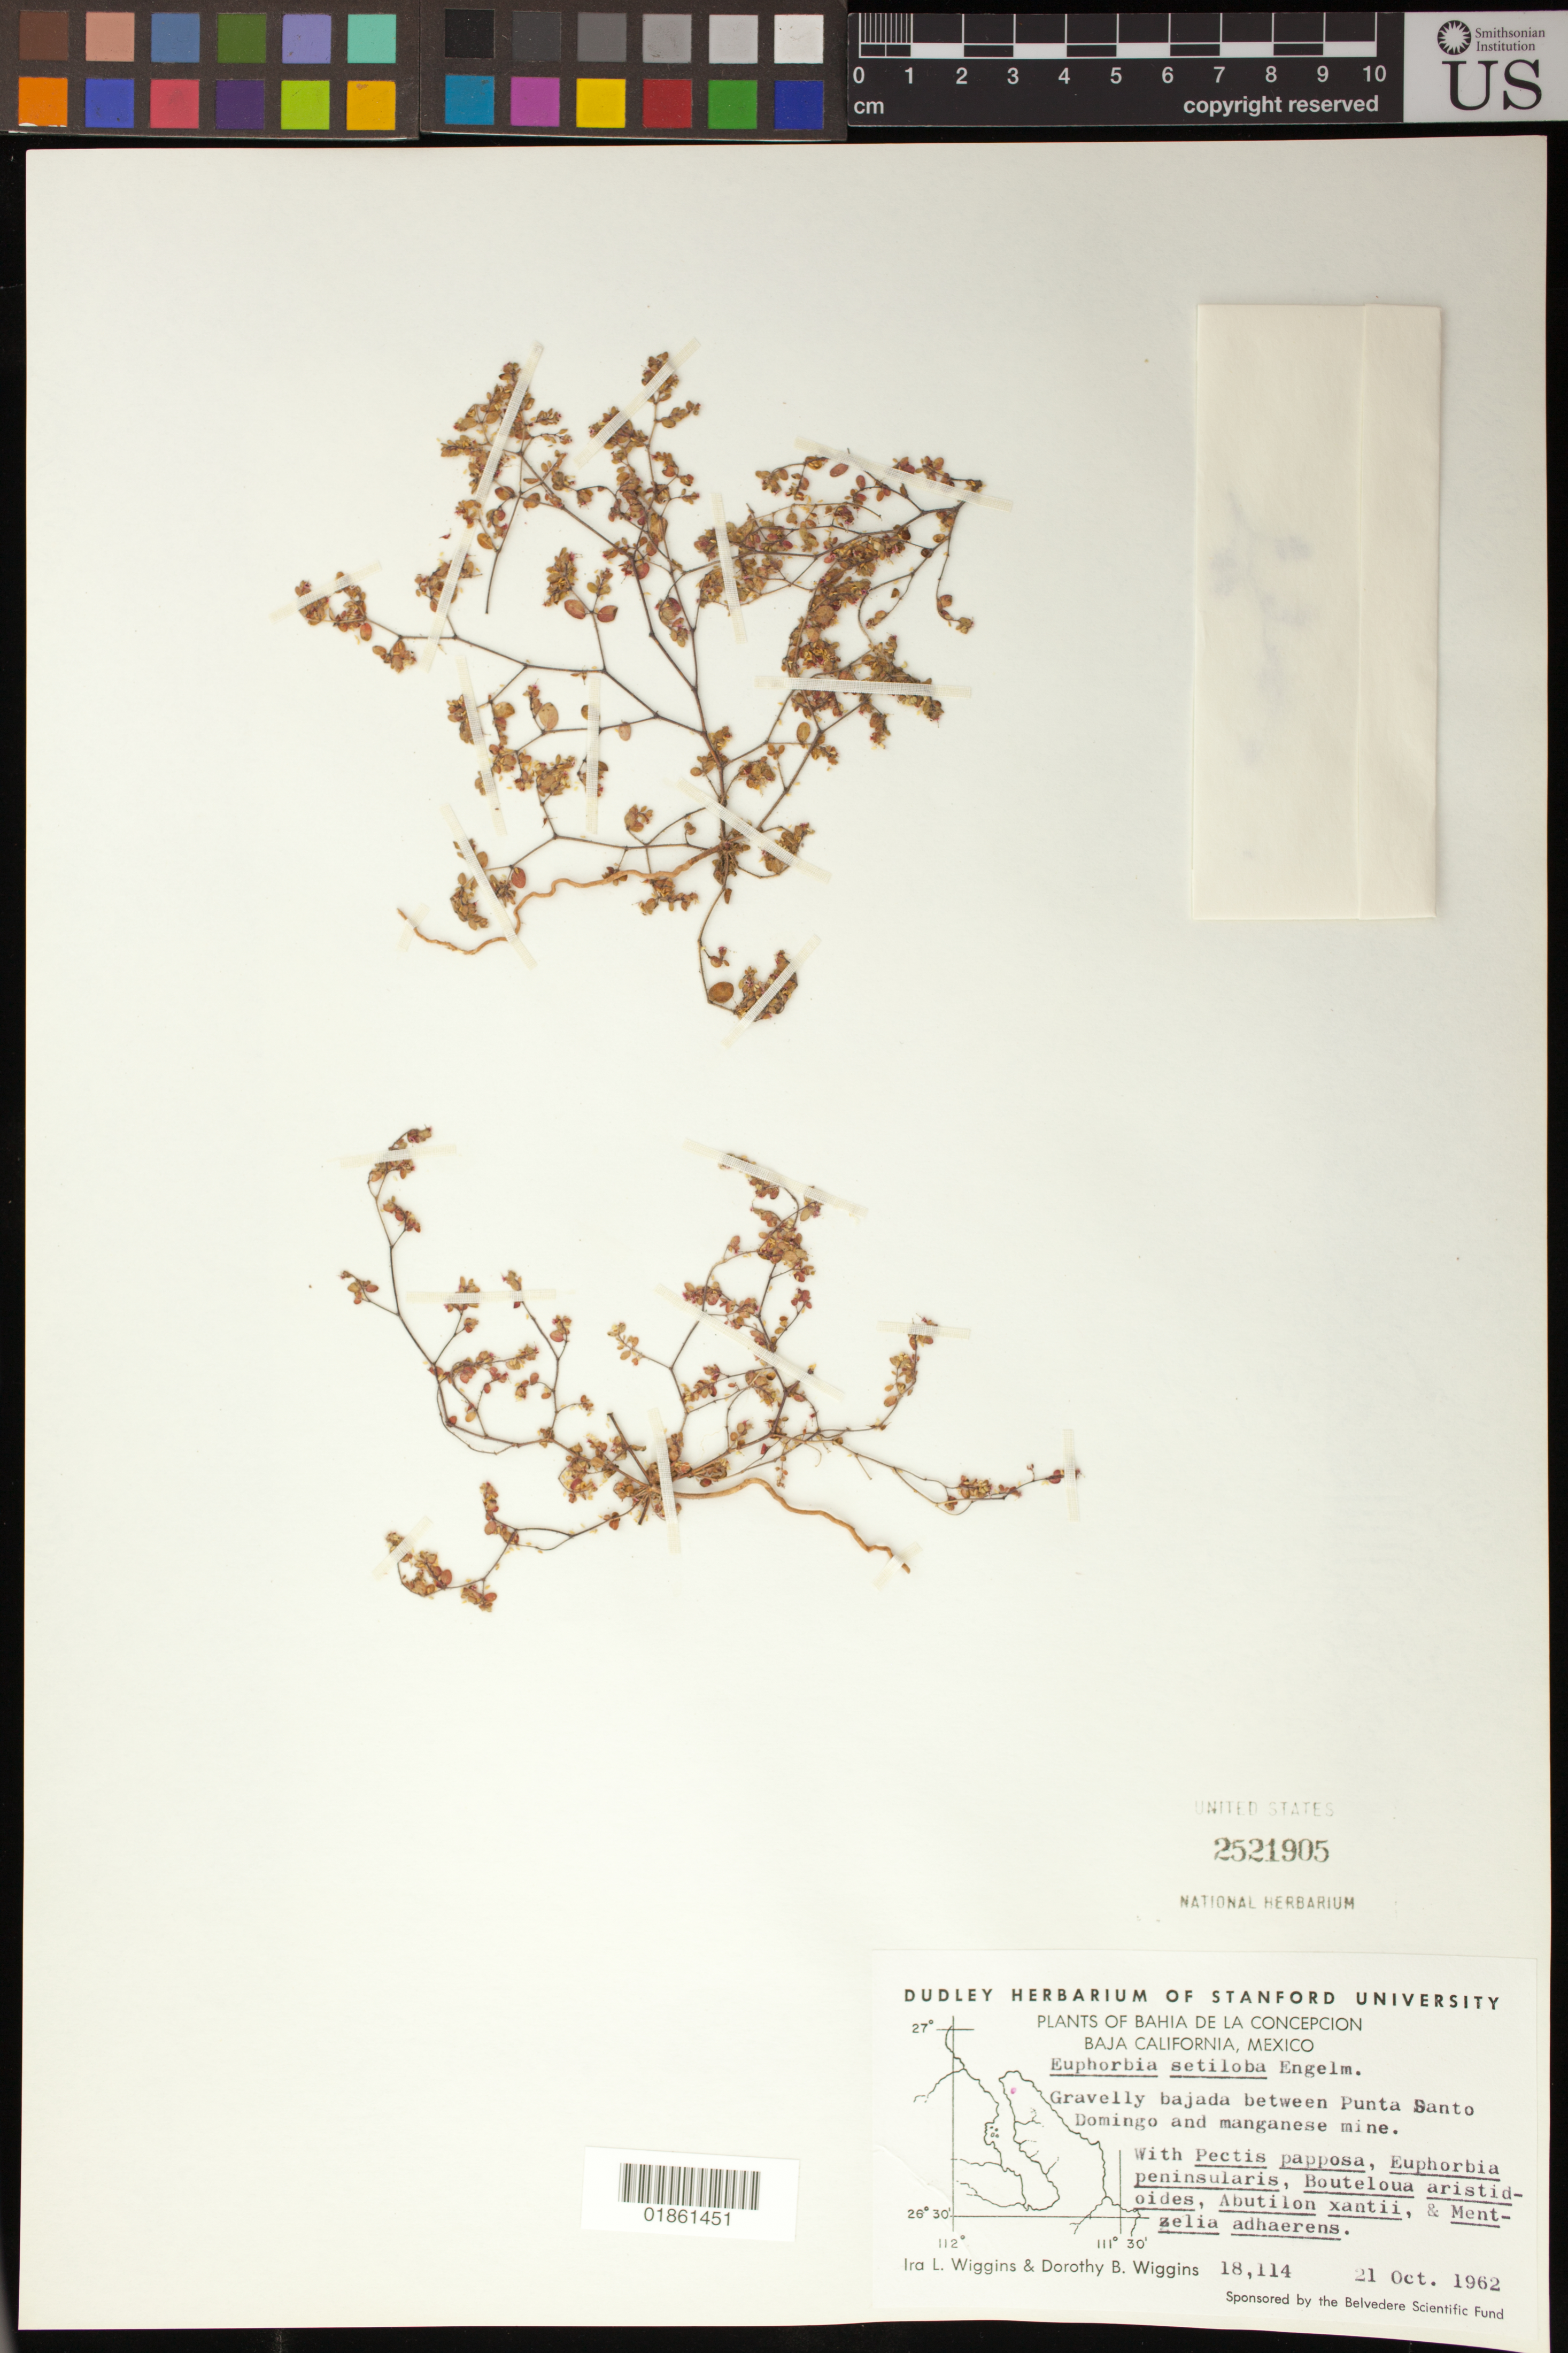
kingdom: Plantae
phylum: Tracheophyta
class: Magnoliopsida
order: Malpighiales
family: Euphorbiaceae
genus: Euphorbia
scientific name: Euphorbia setiloba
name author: Engelm.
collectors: I. L. Wiggins & D. B. Wiggins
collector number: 18114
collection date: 1962-10-21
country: Mexico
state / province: Baja California Sur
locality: Bahia de la Concepcion; Gravelly bajada between Punta Santo Dominigo and manganese mine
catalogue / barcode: US 2521905